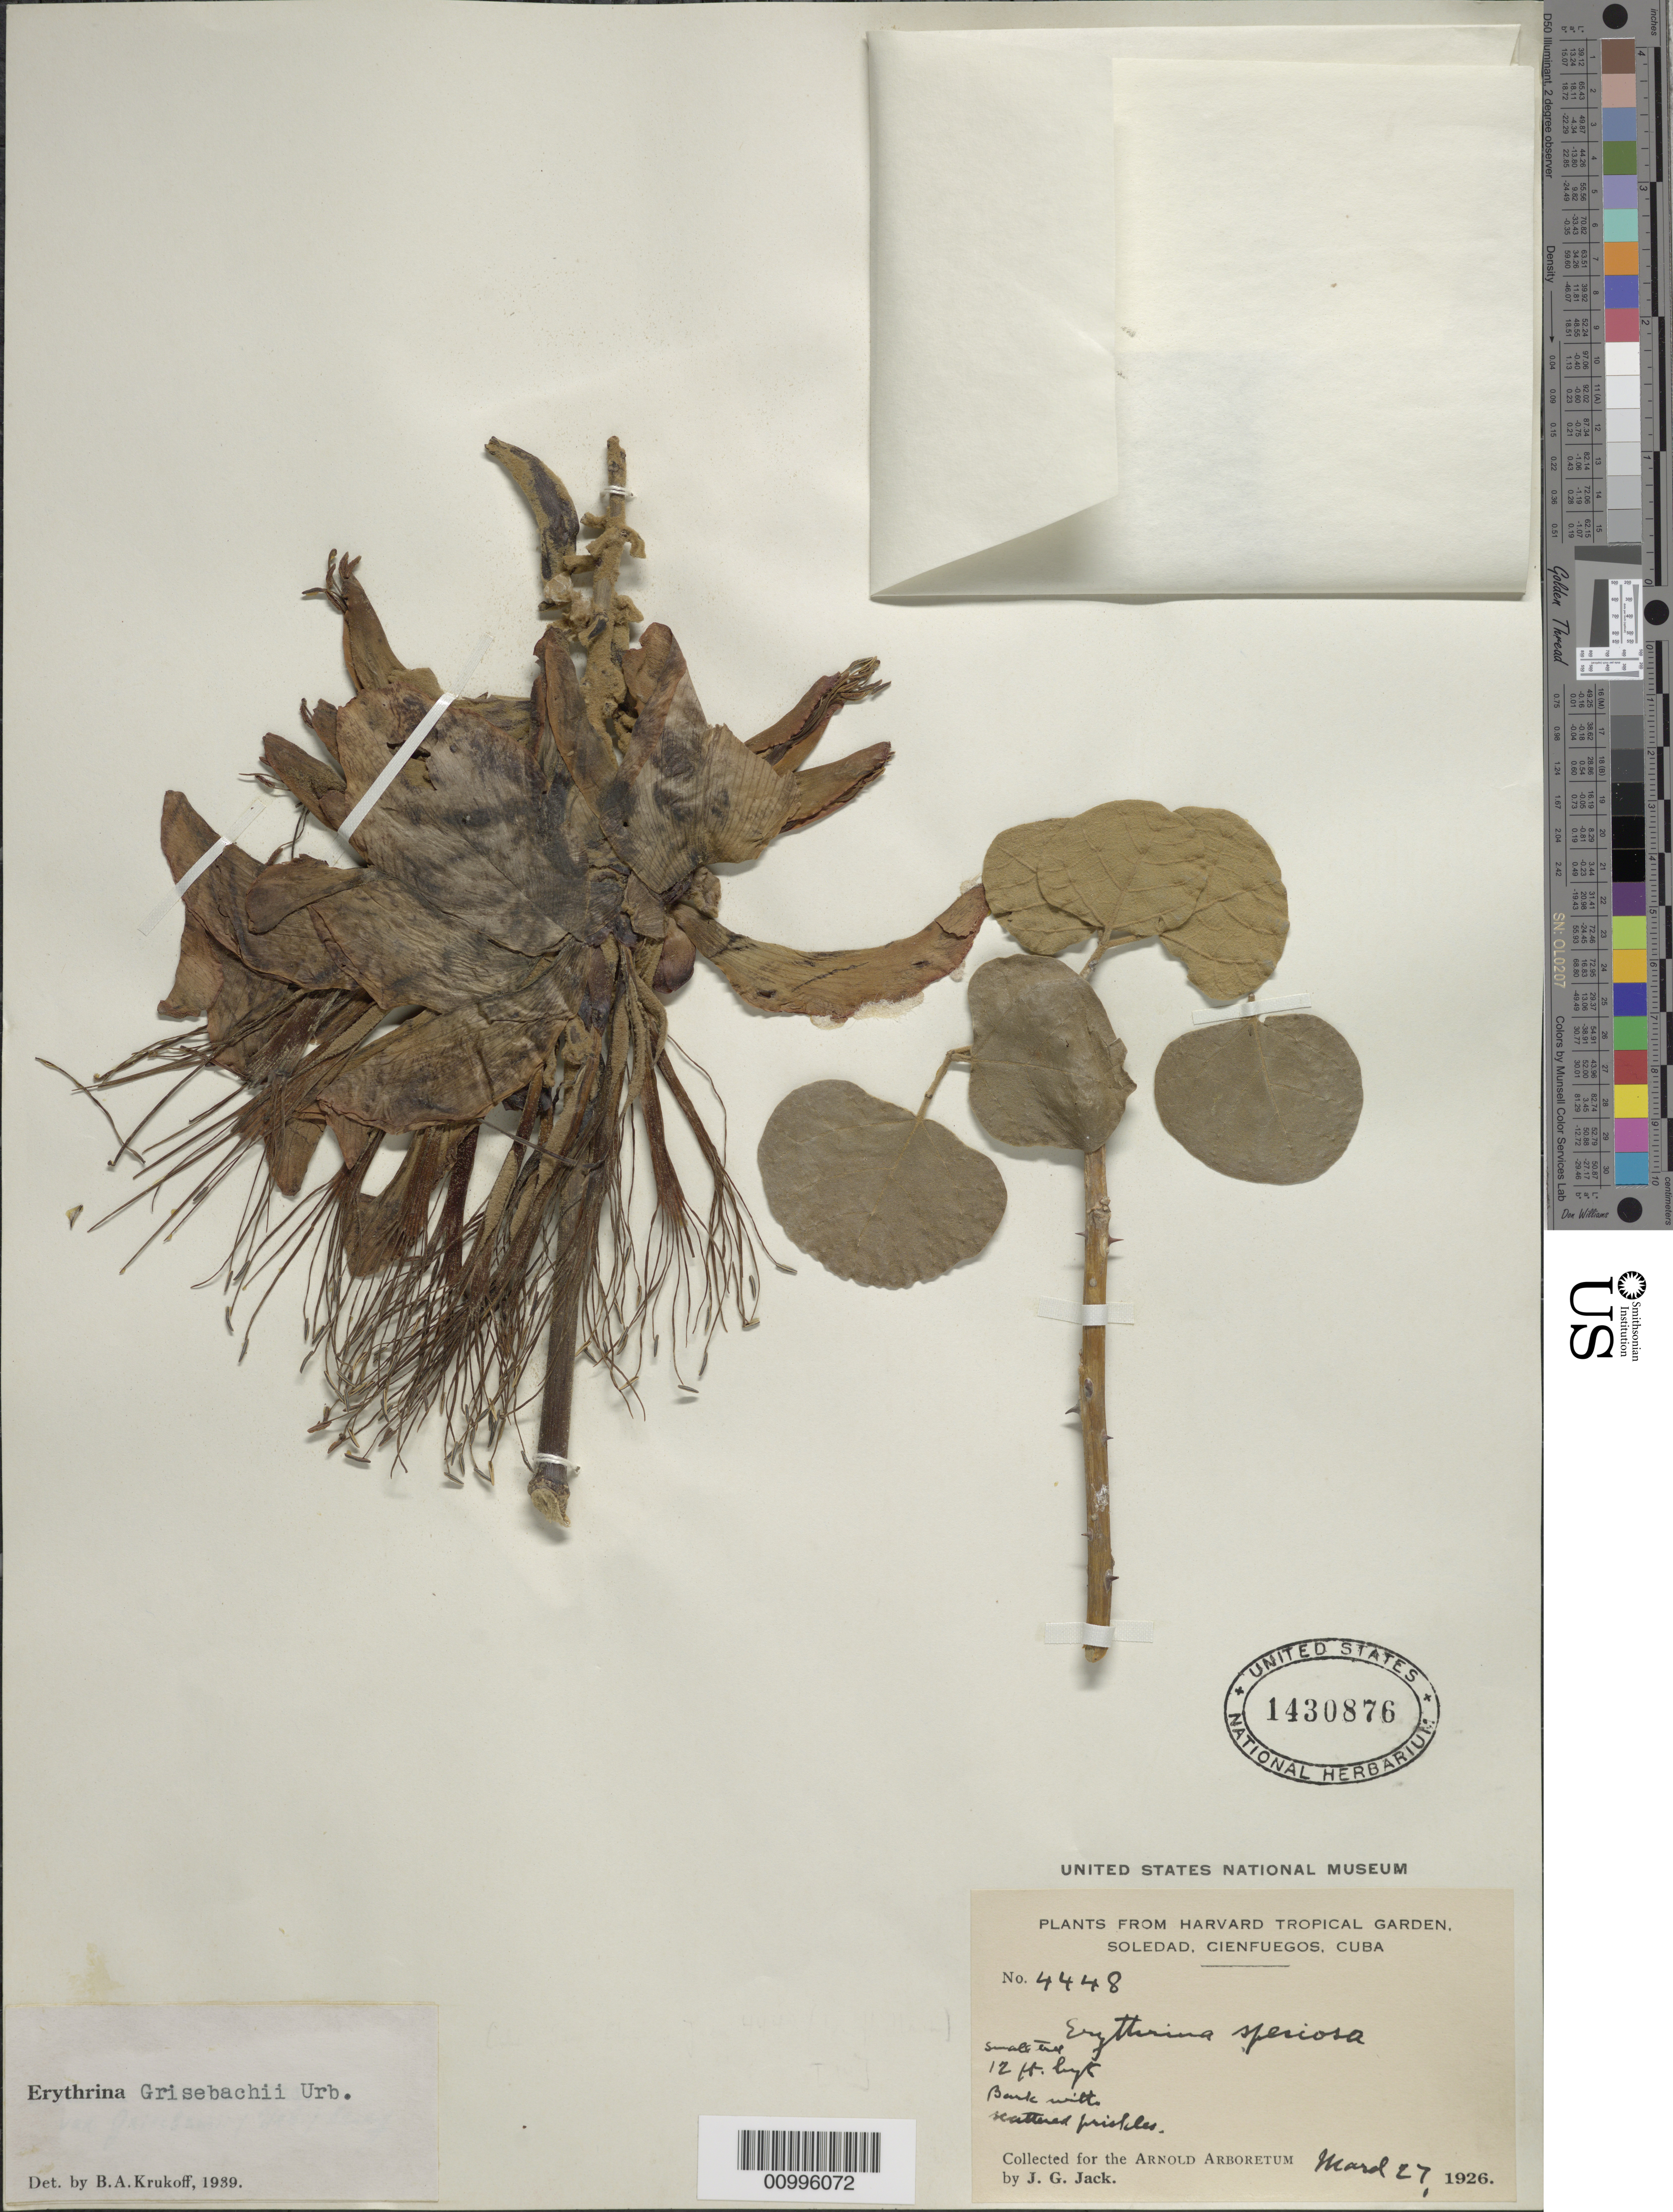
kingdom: Plantae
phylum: Tracheophyta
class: Magnoliopsida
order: Fabales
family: Fabaceae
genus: Erythrina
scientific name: Erythrina grisebachii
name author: Urb.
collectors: J. G. Jack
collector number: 4448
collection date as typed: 27 Mar 1926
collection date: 1926-03-27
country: Cuba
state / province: Cienfuegos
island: Cuba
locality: Soledad, Cienfuegos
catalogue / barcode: US 1430876